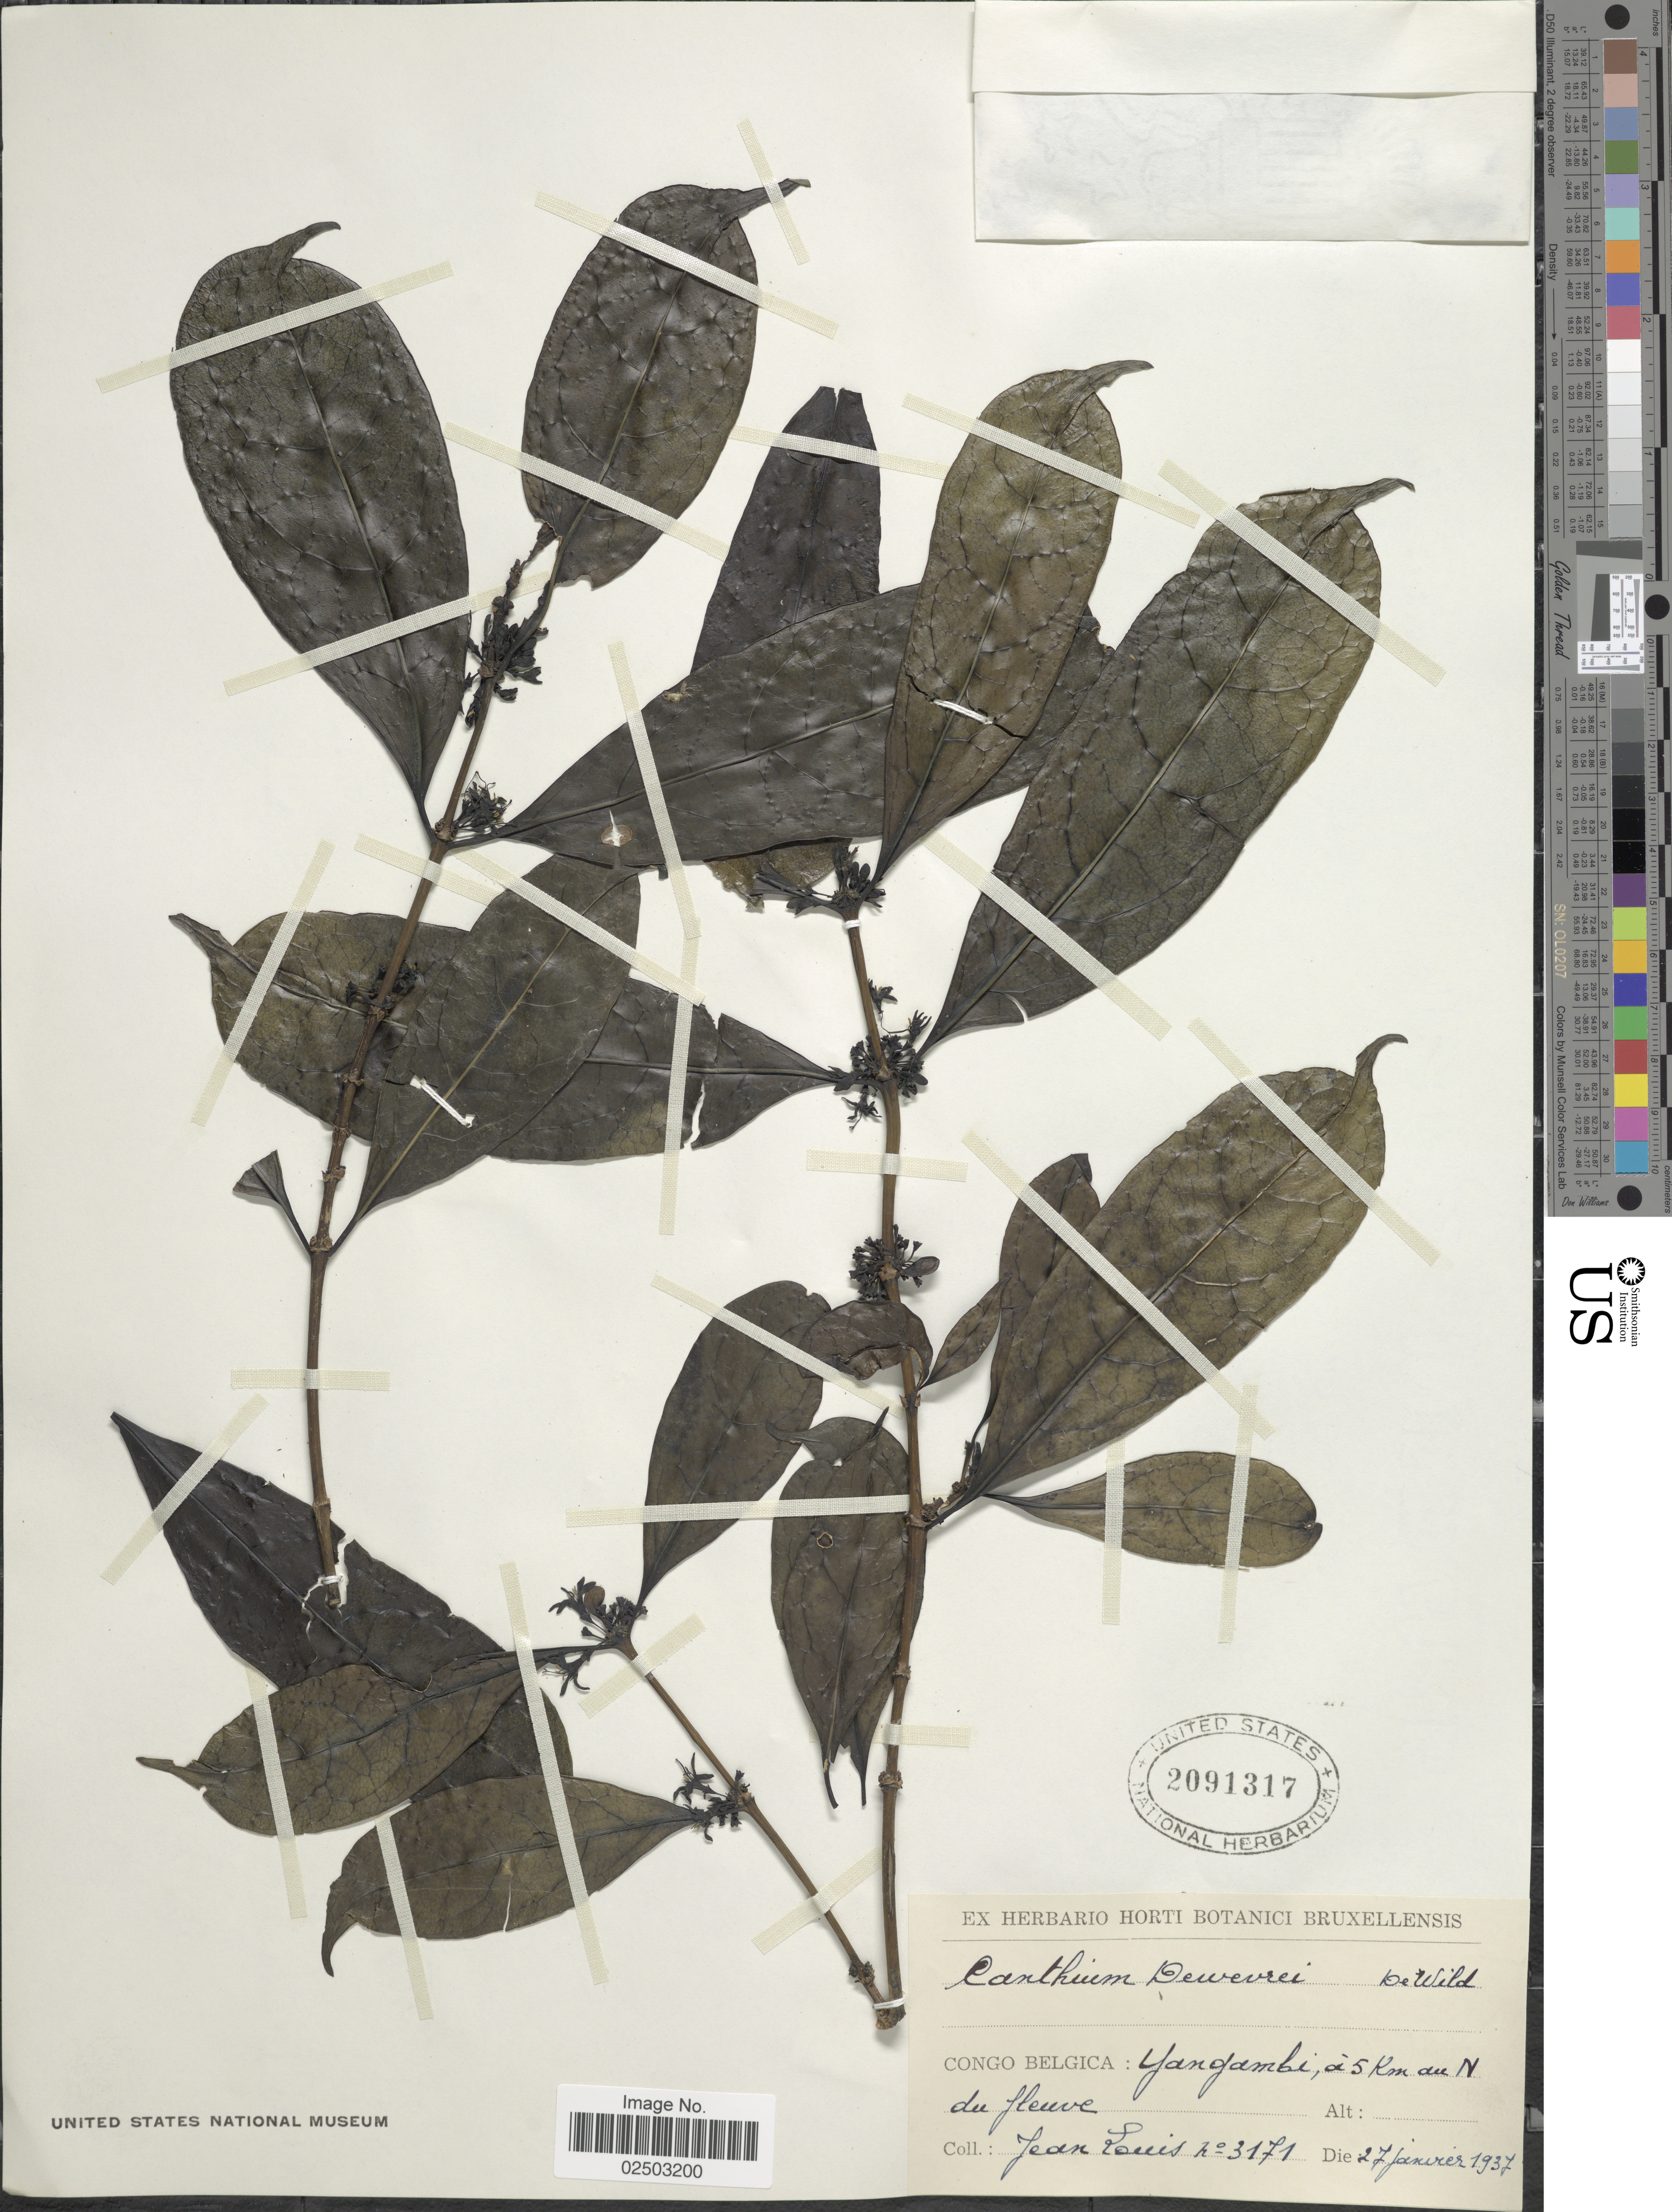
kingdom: Plantae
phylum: Tracheophyta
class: Magnoliopsida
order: Gentianales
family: Rubiaceae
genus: Canthium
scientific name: Canthium dewevrei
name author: De Wild.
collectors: J. Louis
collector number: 3171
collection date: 1937-01-27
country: Congo, Democratic Republic of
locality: Congo Belgica: Yangambi, a 5 km au N du fleuve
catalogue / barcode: US 2091317